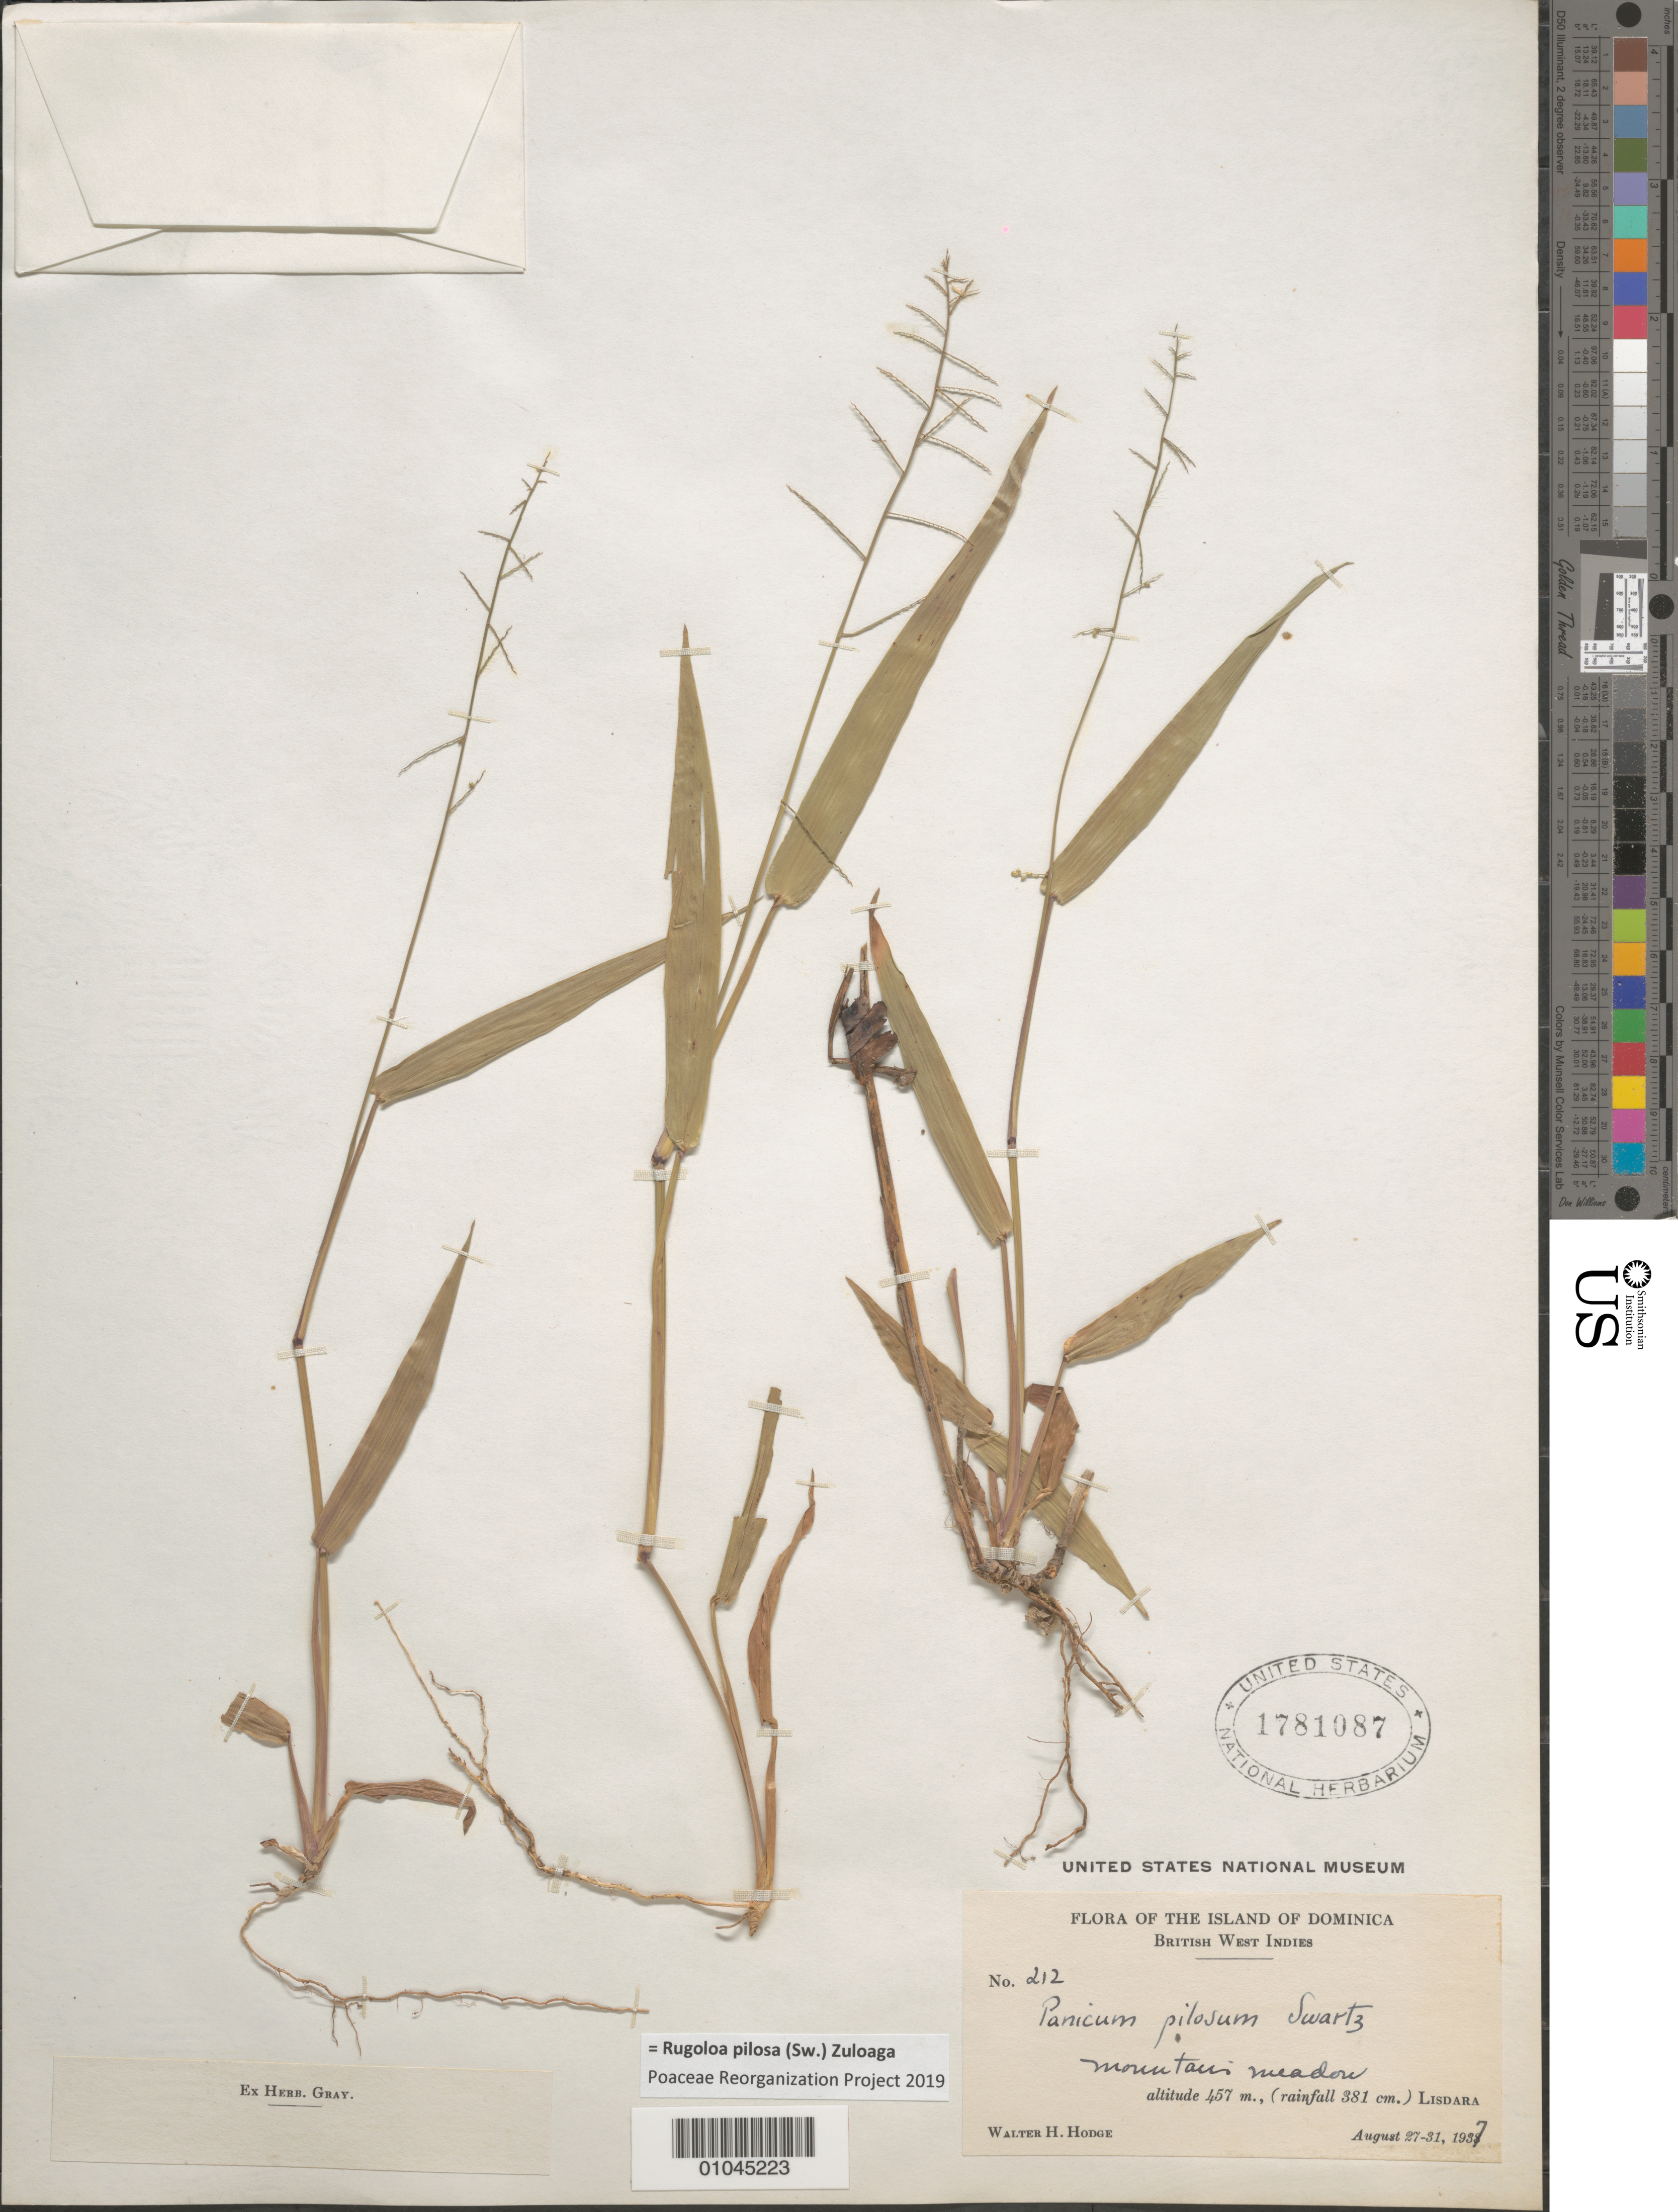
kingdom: Plantae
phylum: Tracheophyta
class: Liliopsida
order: Poales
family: Poaceae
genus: Panicum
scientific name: Panicum pilosum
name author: Sw.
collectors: W. Hodge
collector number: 212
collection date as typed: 27 Aug 1937 to 31 Aug 1937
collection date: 1937-08-27/1937-08-31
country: Dominica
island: Dominica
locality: Lisdara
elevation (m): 457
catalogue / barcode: US 1781087